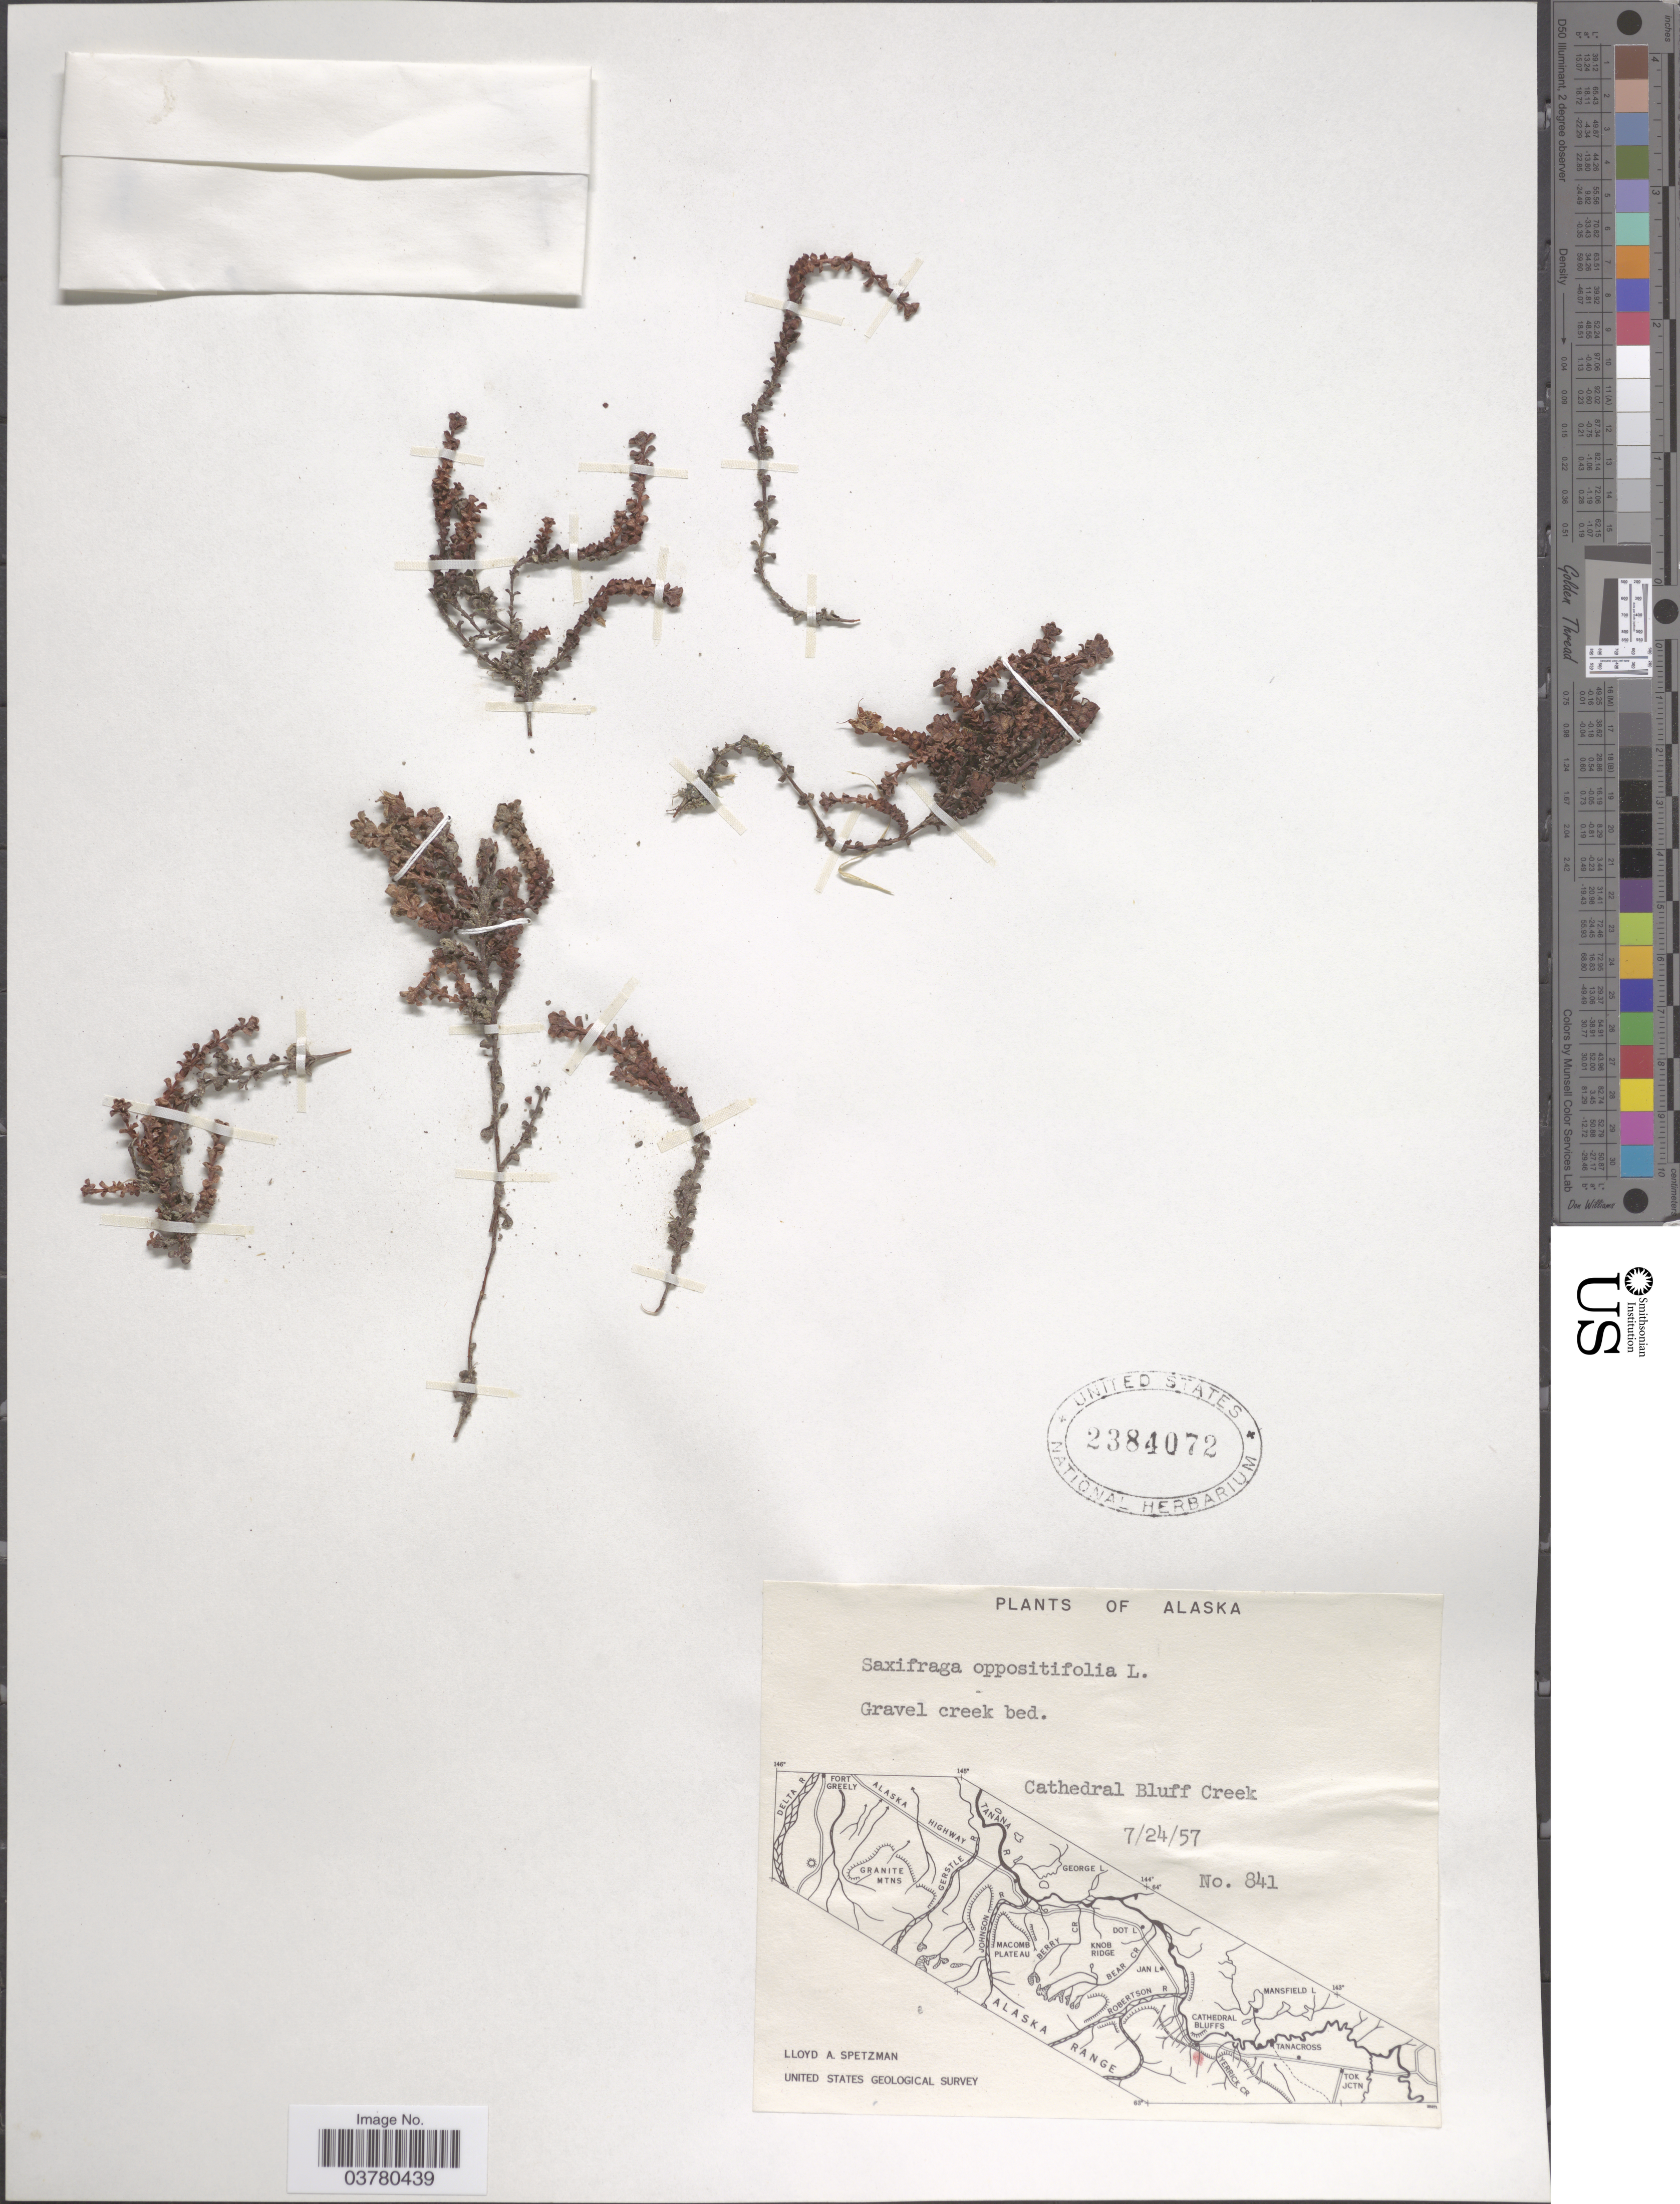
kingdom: Plantae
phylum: Tracheophyta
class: Magnoliopsida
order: Saxifragales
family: Saxifragaceae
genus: Saxifraga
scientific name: Saxifraga oppositifolia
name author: L.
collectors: L. Spetzman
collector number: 841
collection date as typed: Transcribed d/m/y: 24/7/57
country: United States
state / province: Alaska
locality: Cathedral Bluff Creek. United States Geological Survey.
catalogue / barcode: US 2384072